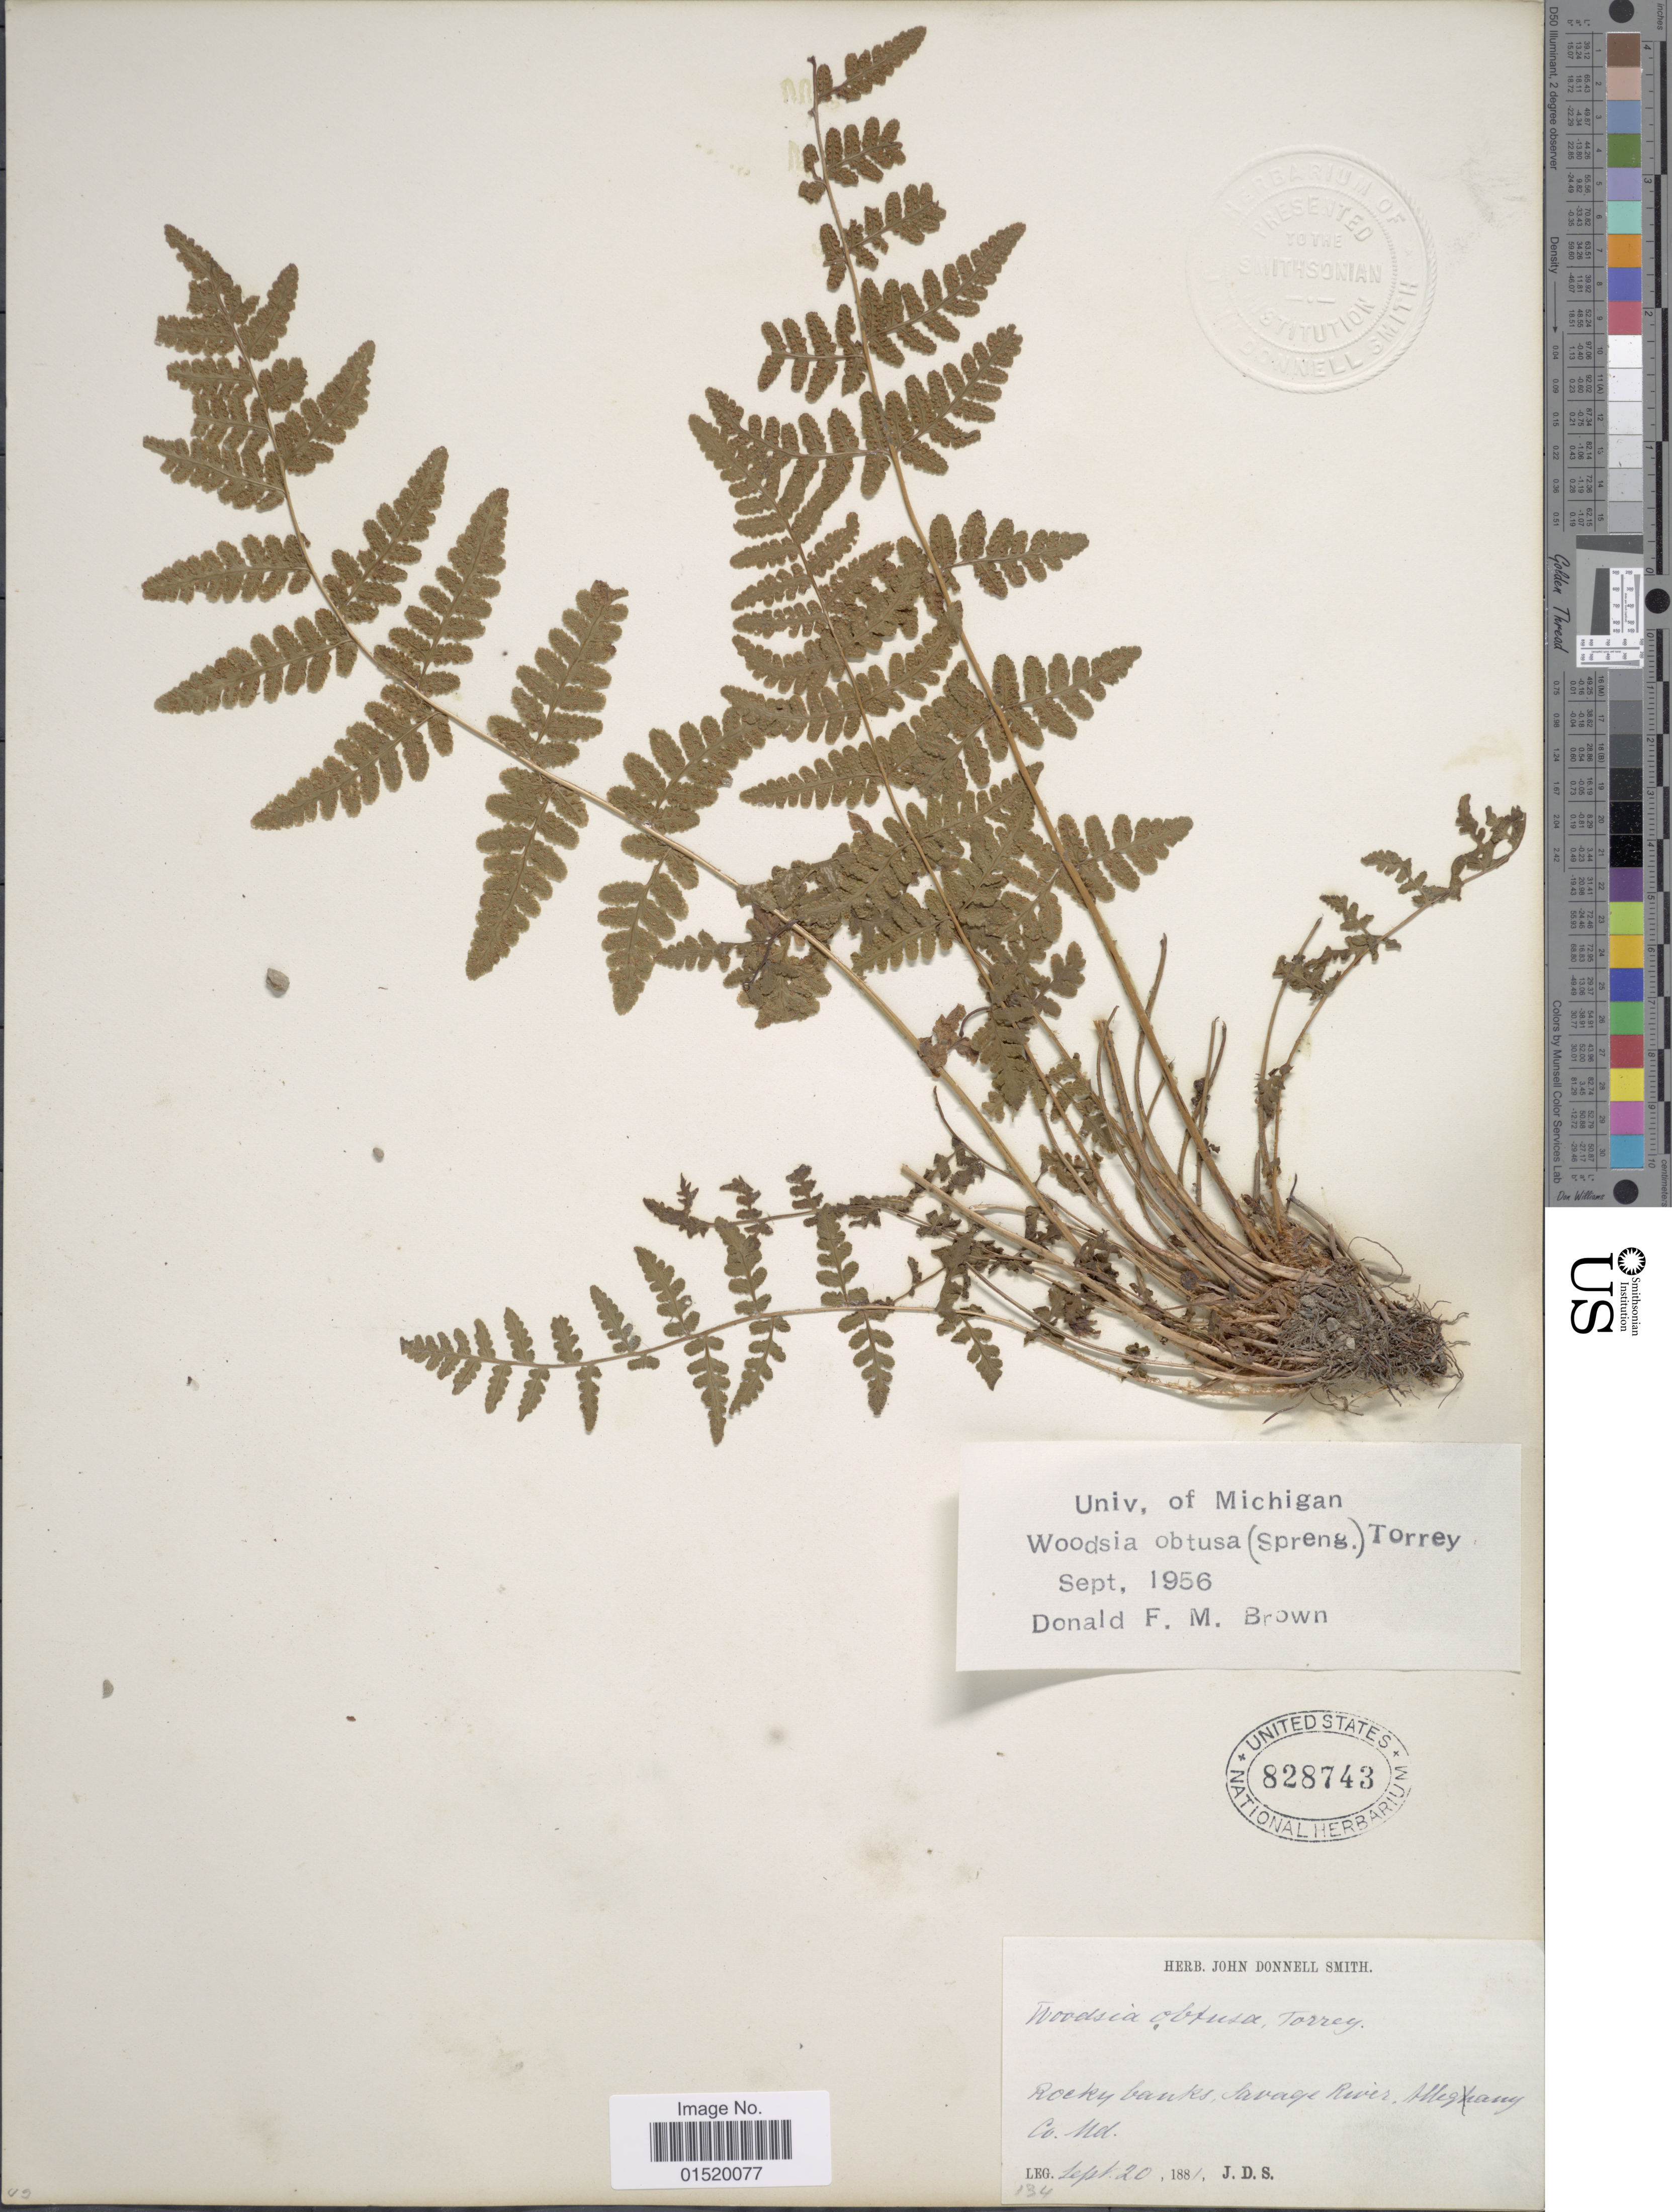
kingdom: Plantae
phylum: Tracheophyta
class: Polypodiopsida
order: Polypodiales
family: Woodsiaceae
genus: Woodsia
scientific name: Woodsia obtusa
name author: (Spreng.) Torr.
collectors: J. Donnell Smith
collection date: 1881-09-20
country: United States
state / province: Maryland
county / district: Allegany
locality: Rocky banks, savage River, Alleghanu Co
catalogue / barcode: US 828743